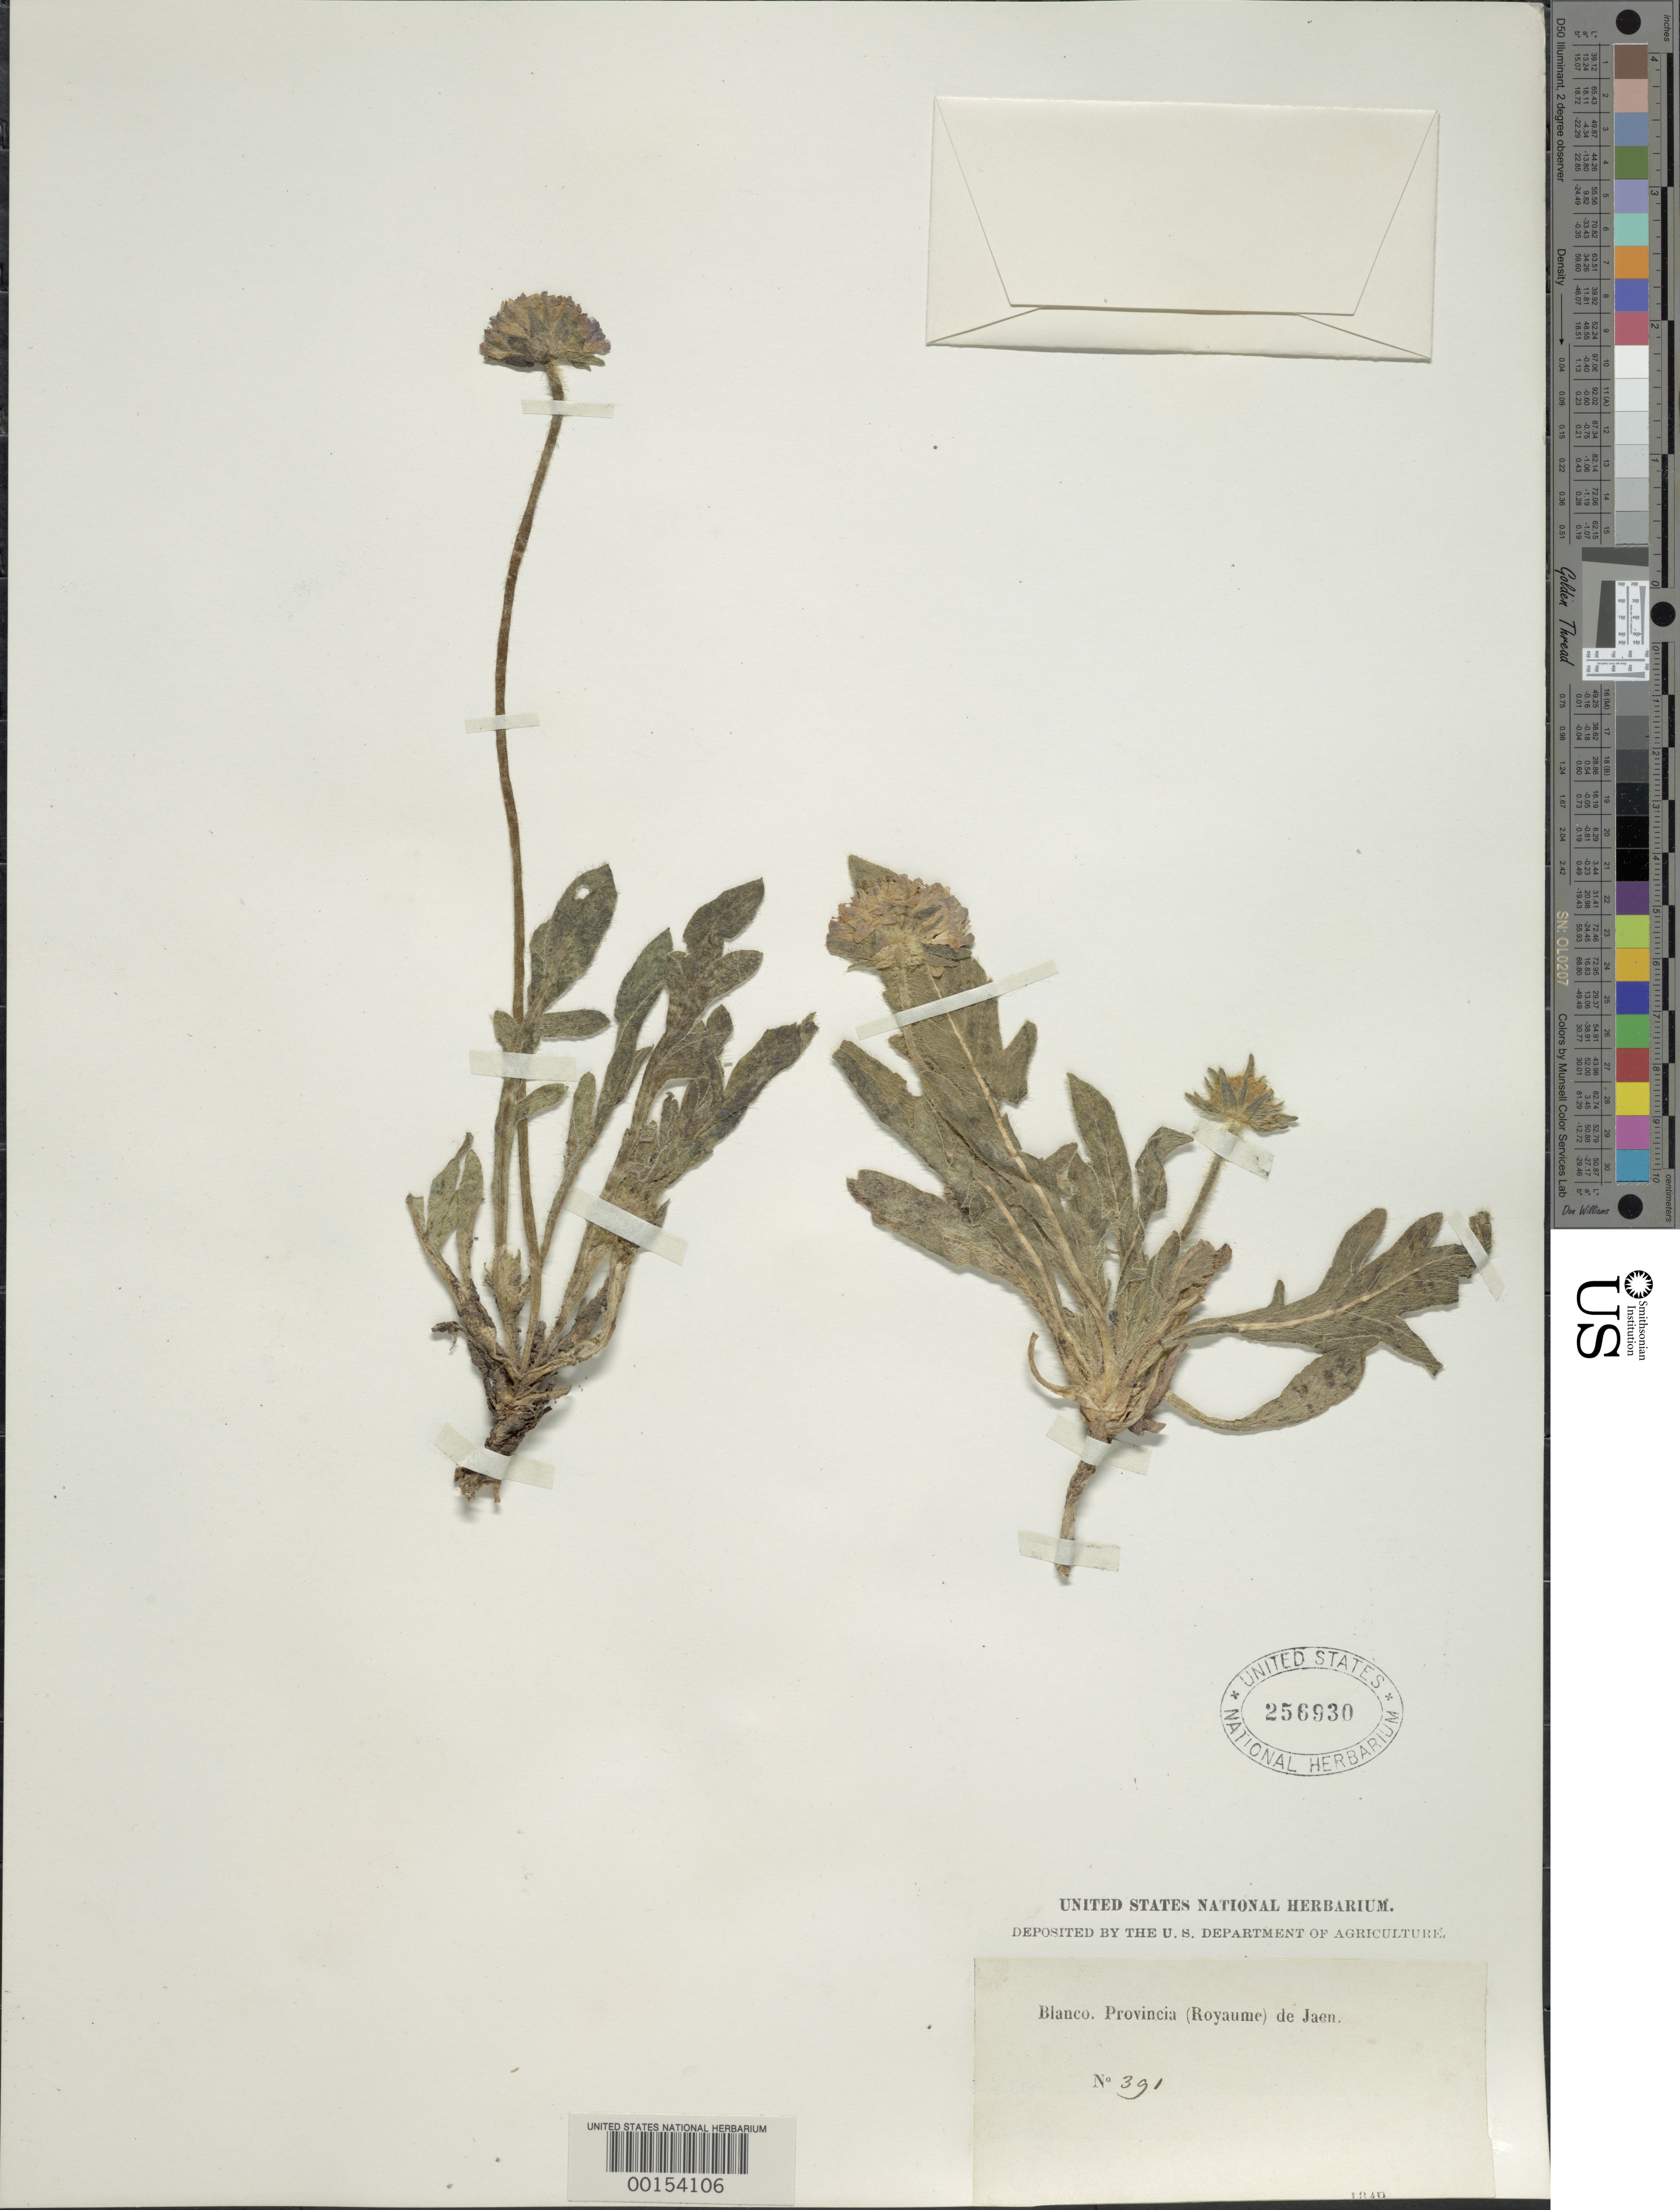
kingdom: Plantae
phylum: Tracheophyta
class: Magnoliopsida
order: Dipsacales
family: Caprifoliaceae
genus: Scabiosa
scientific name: Scabiosa sp.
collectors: Blanco, --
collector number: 391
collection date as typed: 1840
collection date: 1840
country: France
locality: Royaume de Jaen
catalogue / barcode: US 256930